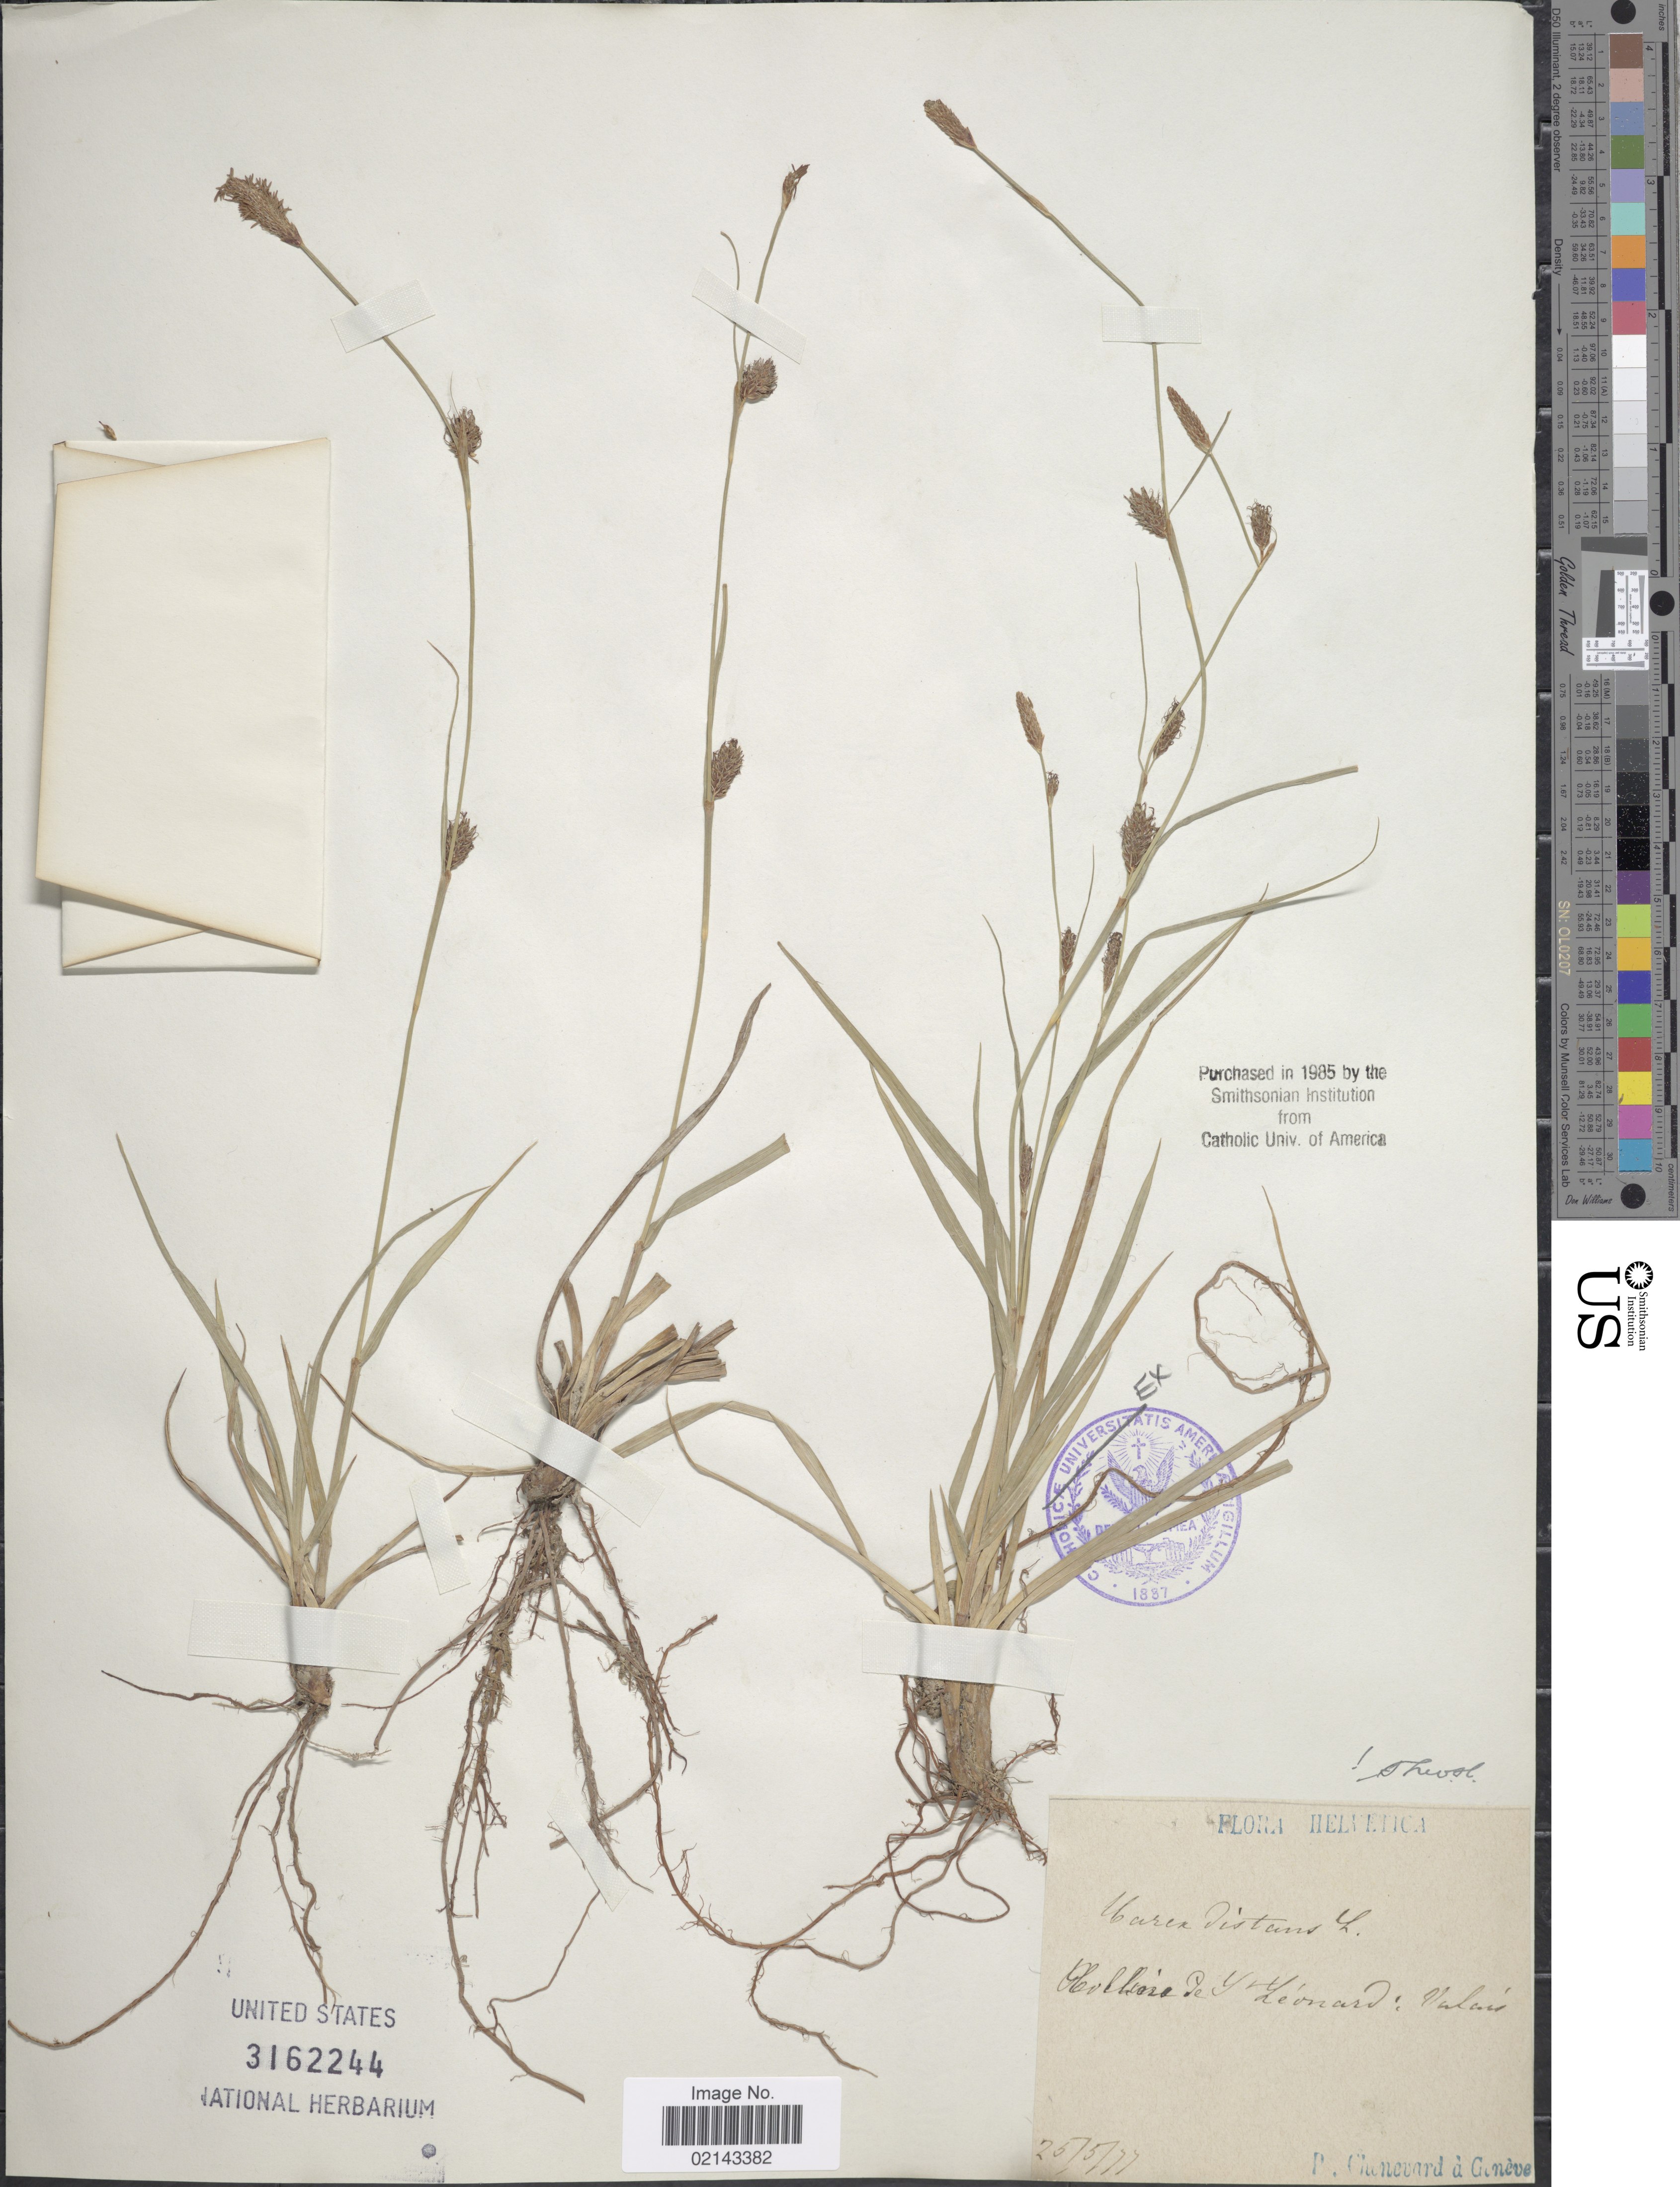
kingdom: Plantae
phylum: Tracheophyta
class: Liliopsida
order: Poales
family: Cyperaceae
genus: Carex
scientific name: Carex distans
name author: L.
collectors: P. Chenevard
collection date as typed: Transcribed d/m/y: 25/5/77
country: Switzerland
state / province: Valais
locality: Helvetica, [illegible text] de St Léonard: Valais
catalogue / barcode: US 3162244